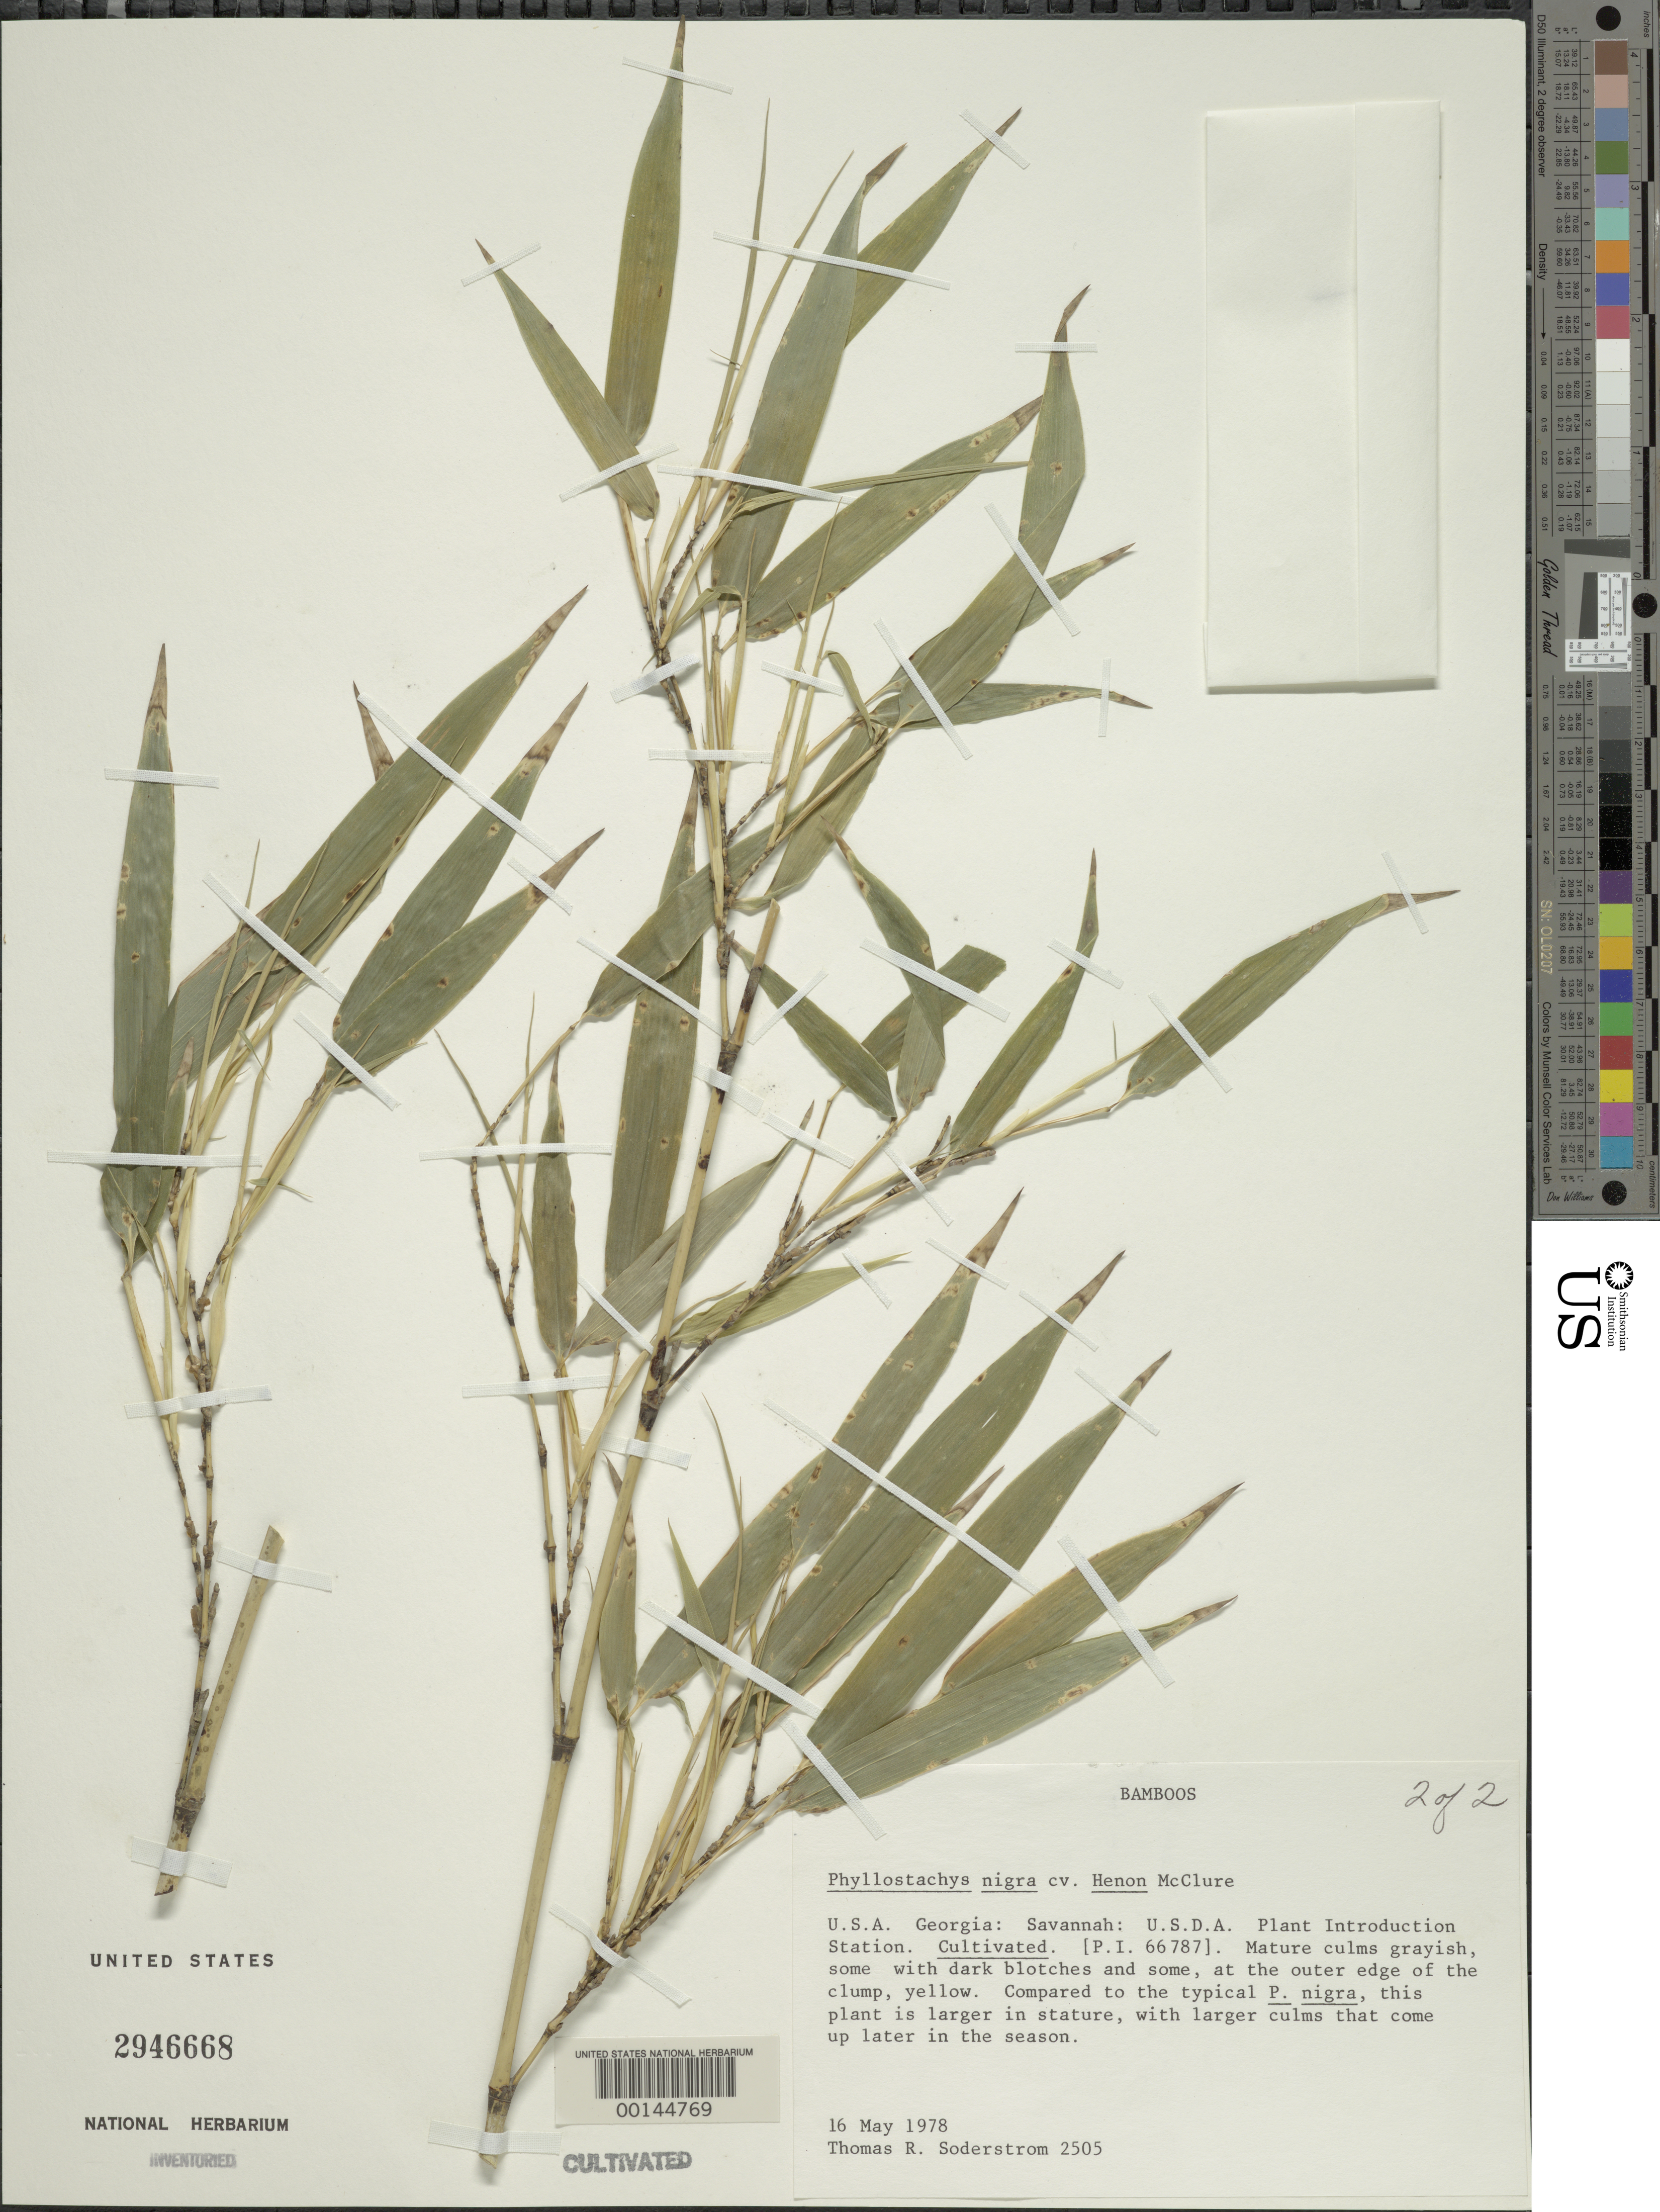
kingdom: Plantae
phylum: Tracheophyta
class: Liliopsida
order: Poales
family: Poaceae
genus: Phyllostachys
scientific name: Phyllostachys nigra var. henonis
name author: (Mitford) Stapf ex Rendle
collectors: T. R. Soderstrom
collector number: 2505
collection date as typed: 16 May 1978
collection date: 1978-05-16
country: United States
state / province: Georgia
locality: Savannah, Barbour Lathrop P.I. Garden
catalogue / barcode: US 2946668